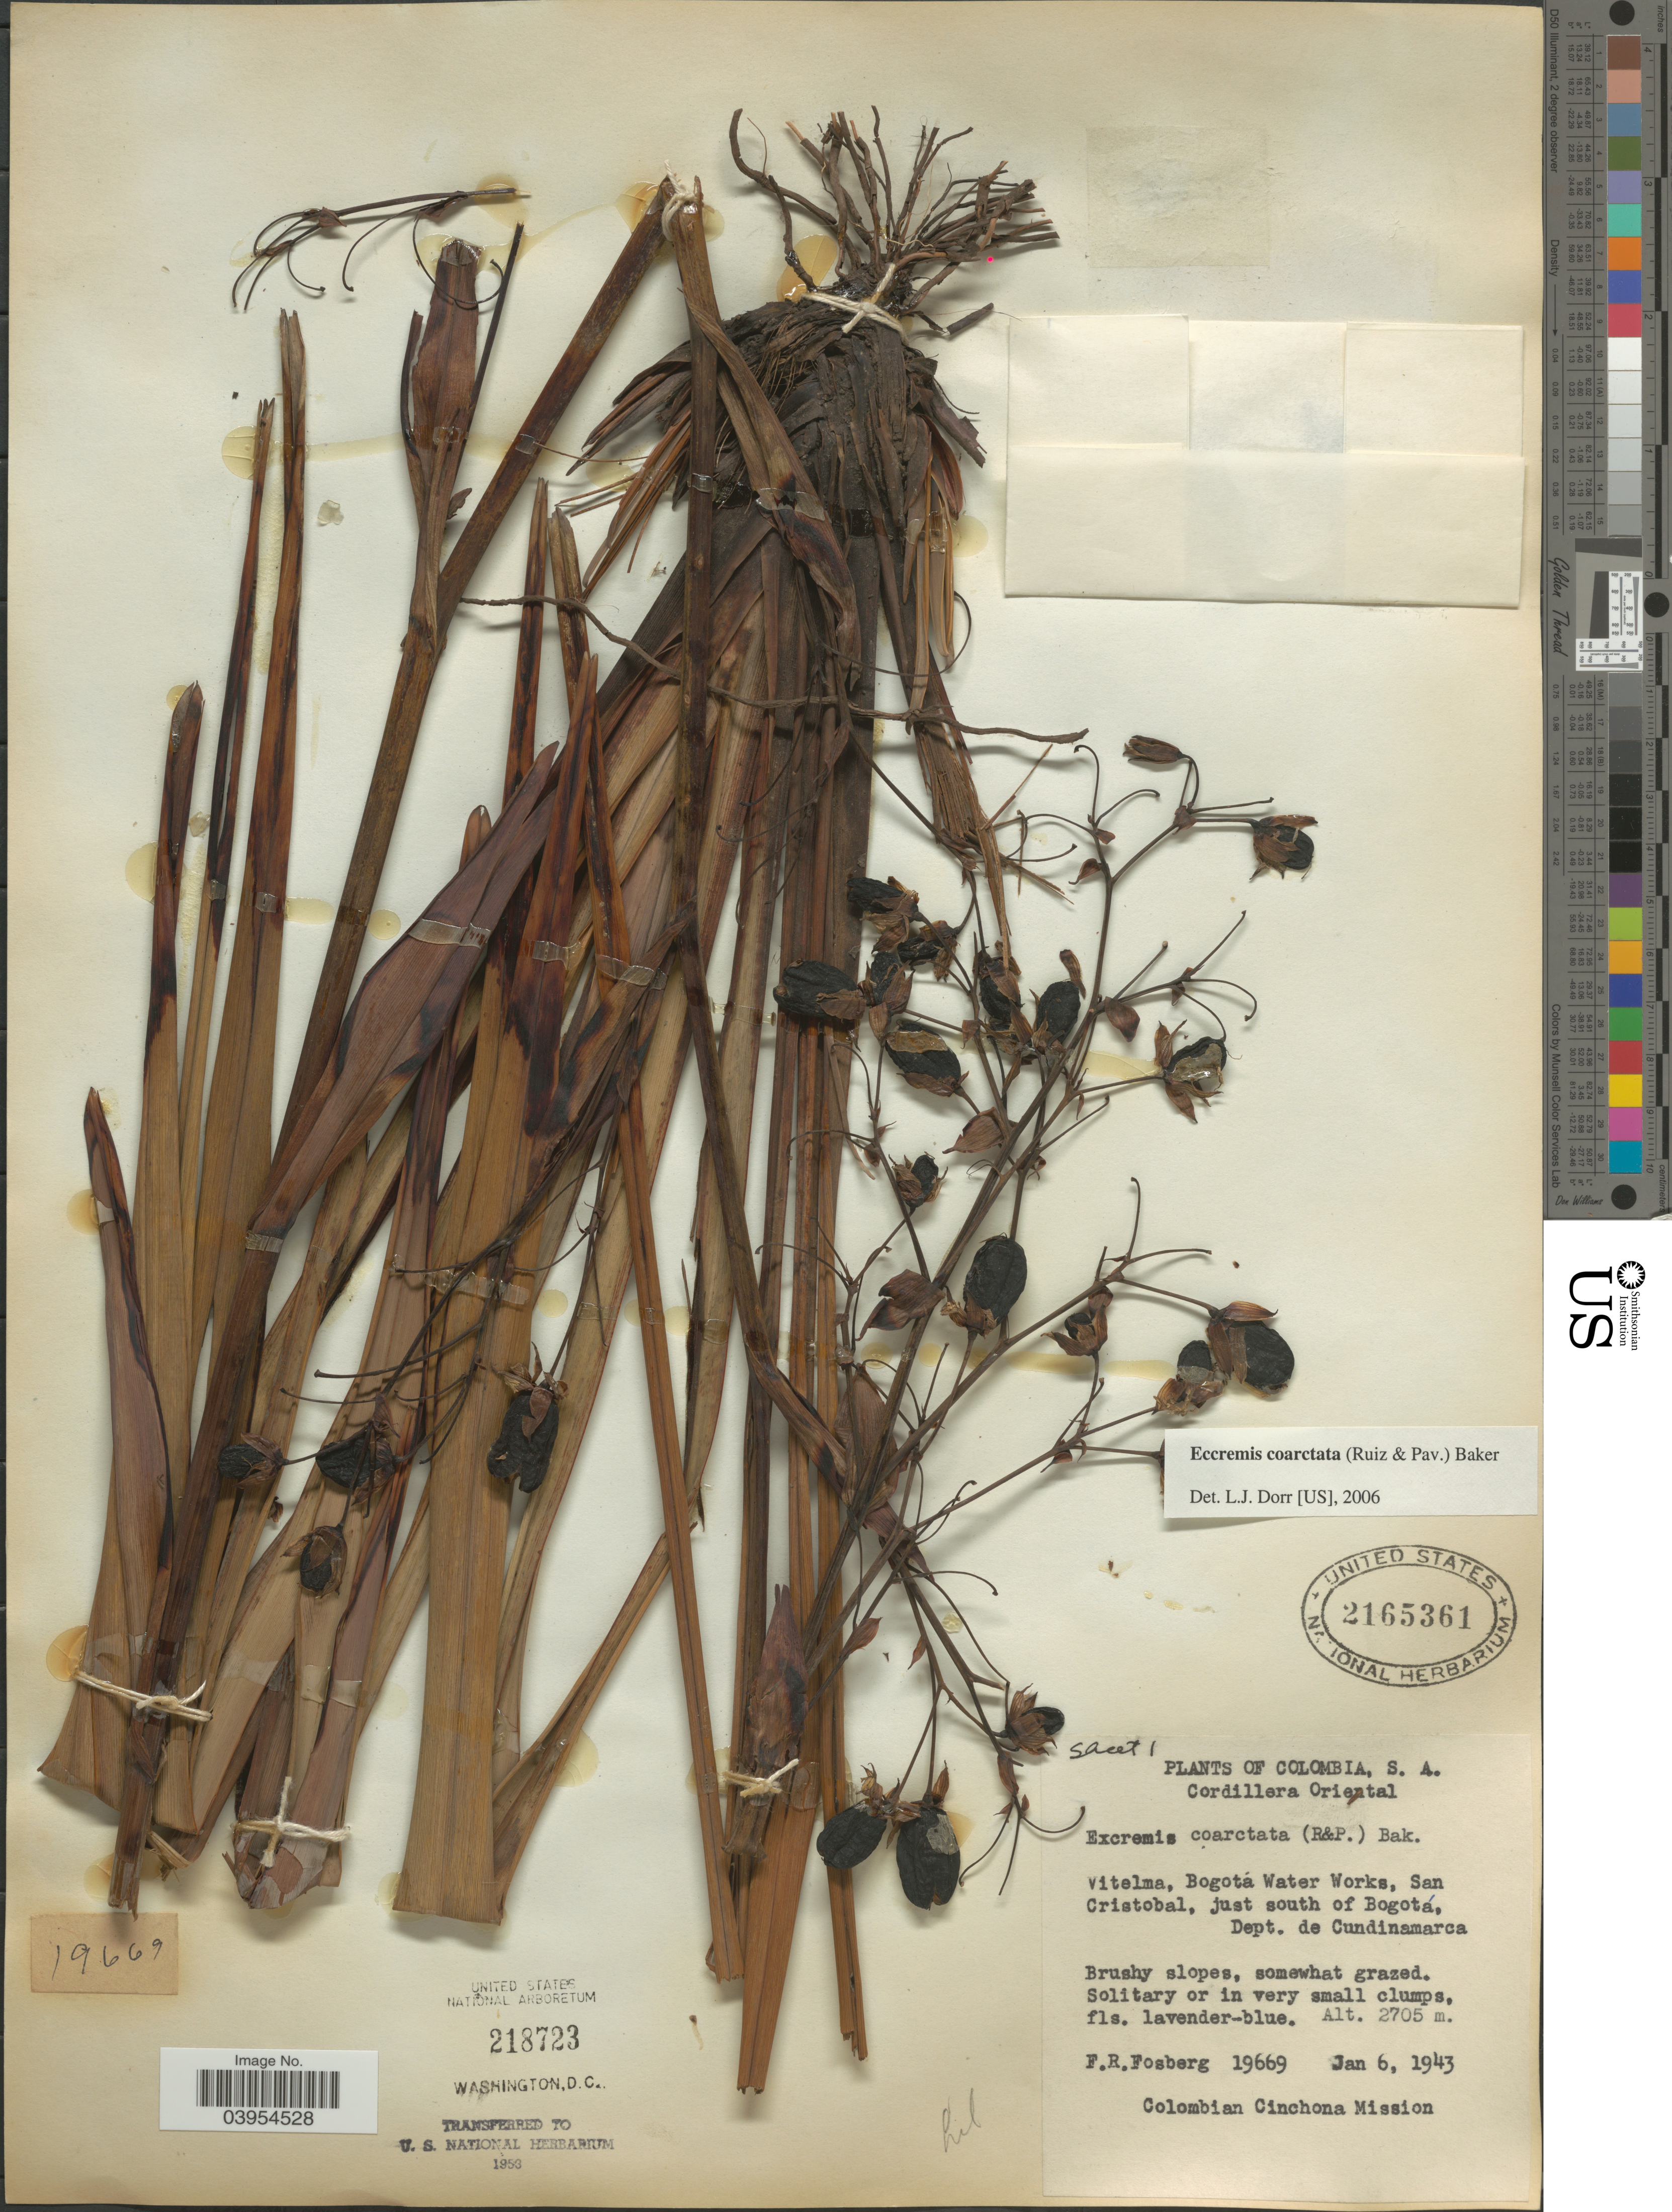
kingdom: Plantae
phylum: Tracheophyta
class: Liliopsida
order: Asparagales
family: Asphodelaceae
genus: Eccremis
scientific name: Eccremis coarctata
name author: Baker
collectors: F. R. Fosberg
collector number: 19669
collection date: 1943-01-06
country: Colombia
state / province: Cundinamarca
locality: Cordillera Oriental. Vitelma, Bogotá Water Works, San Cristobal, just south of Bogotá, Dept. de Cundinamarca.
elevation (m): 2705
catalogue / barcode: US 2165361